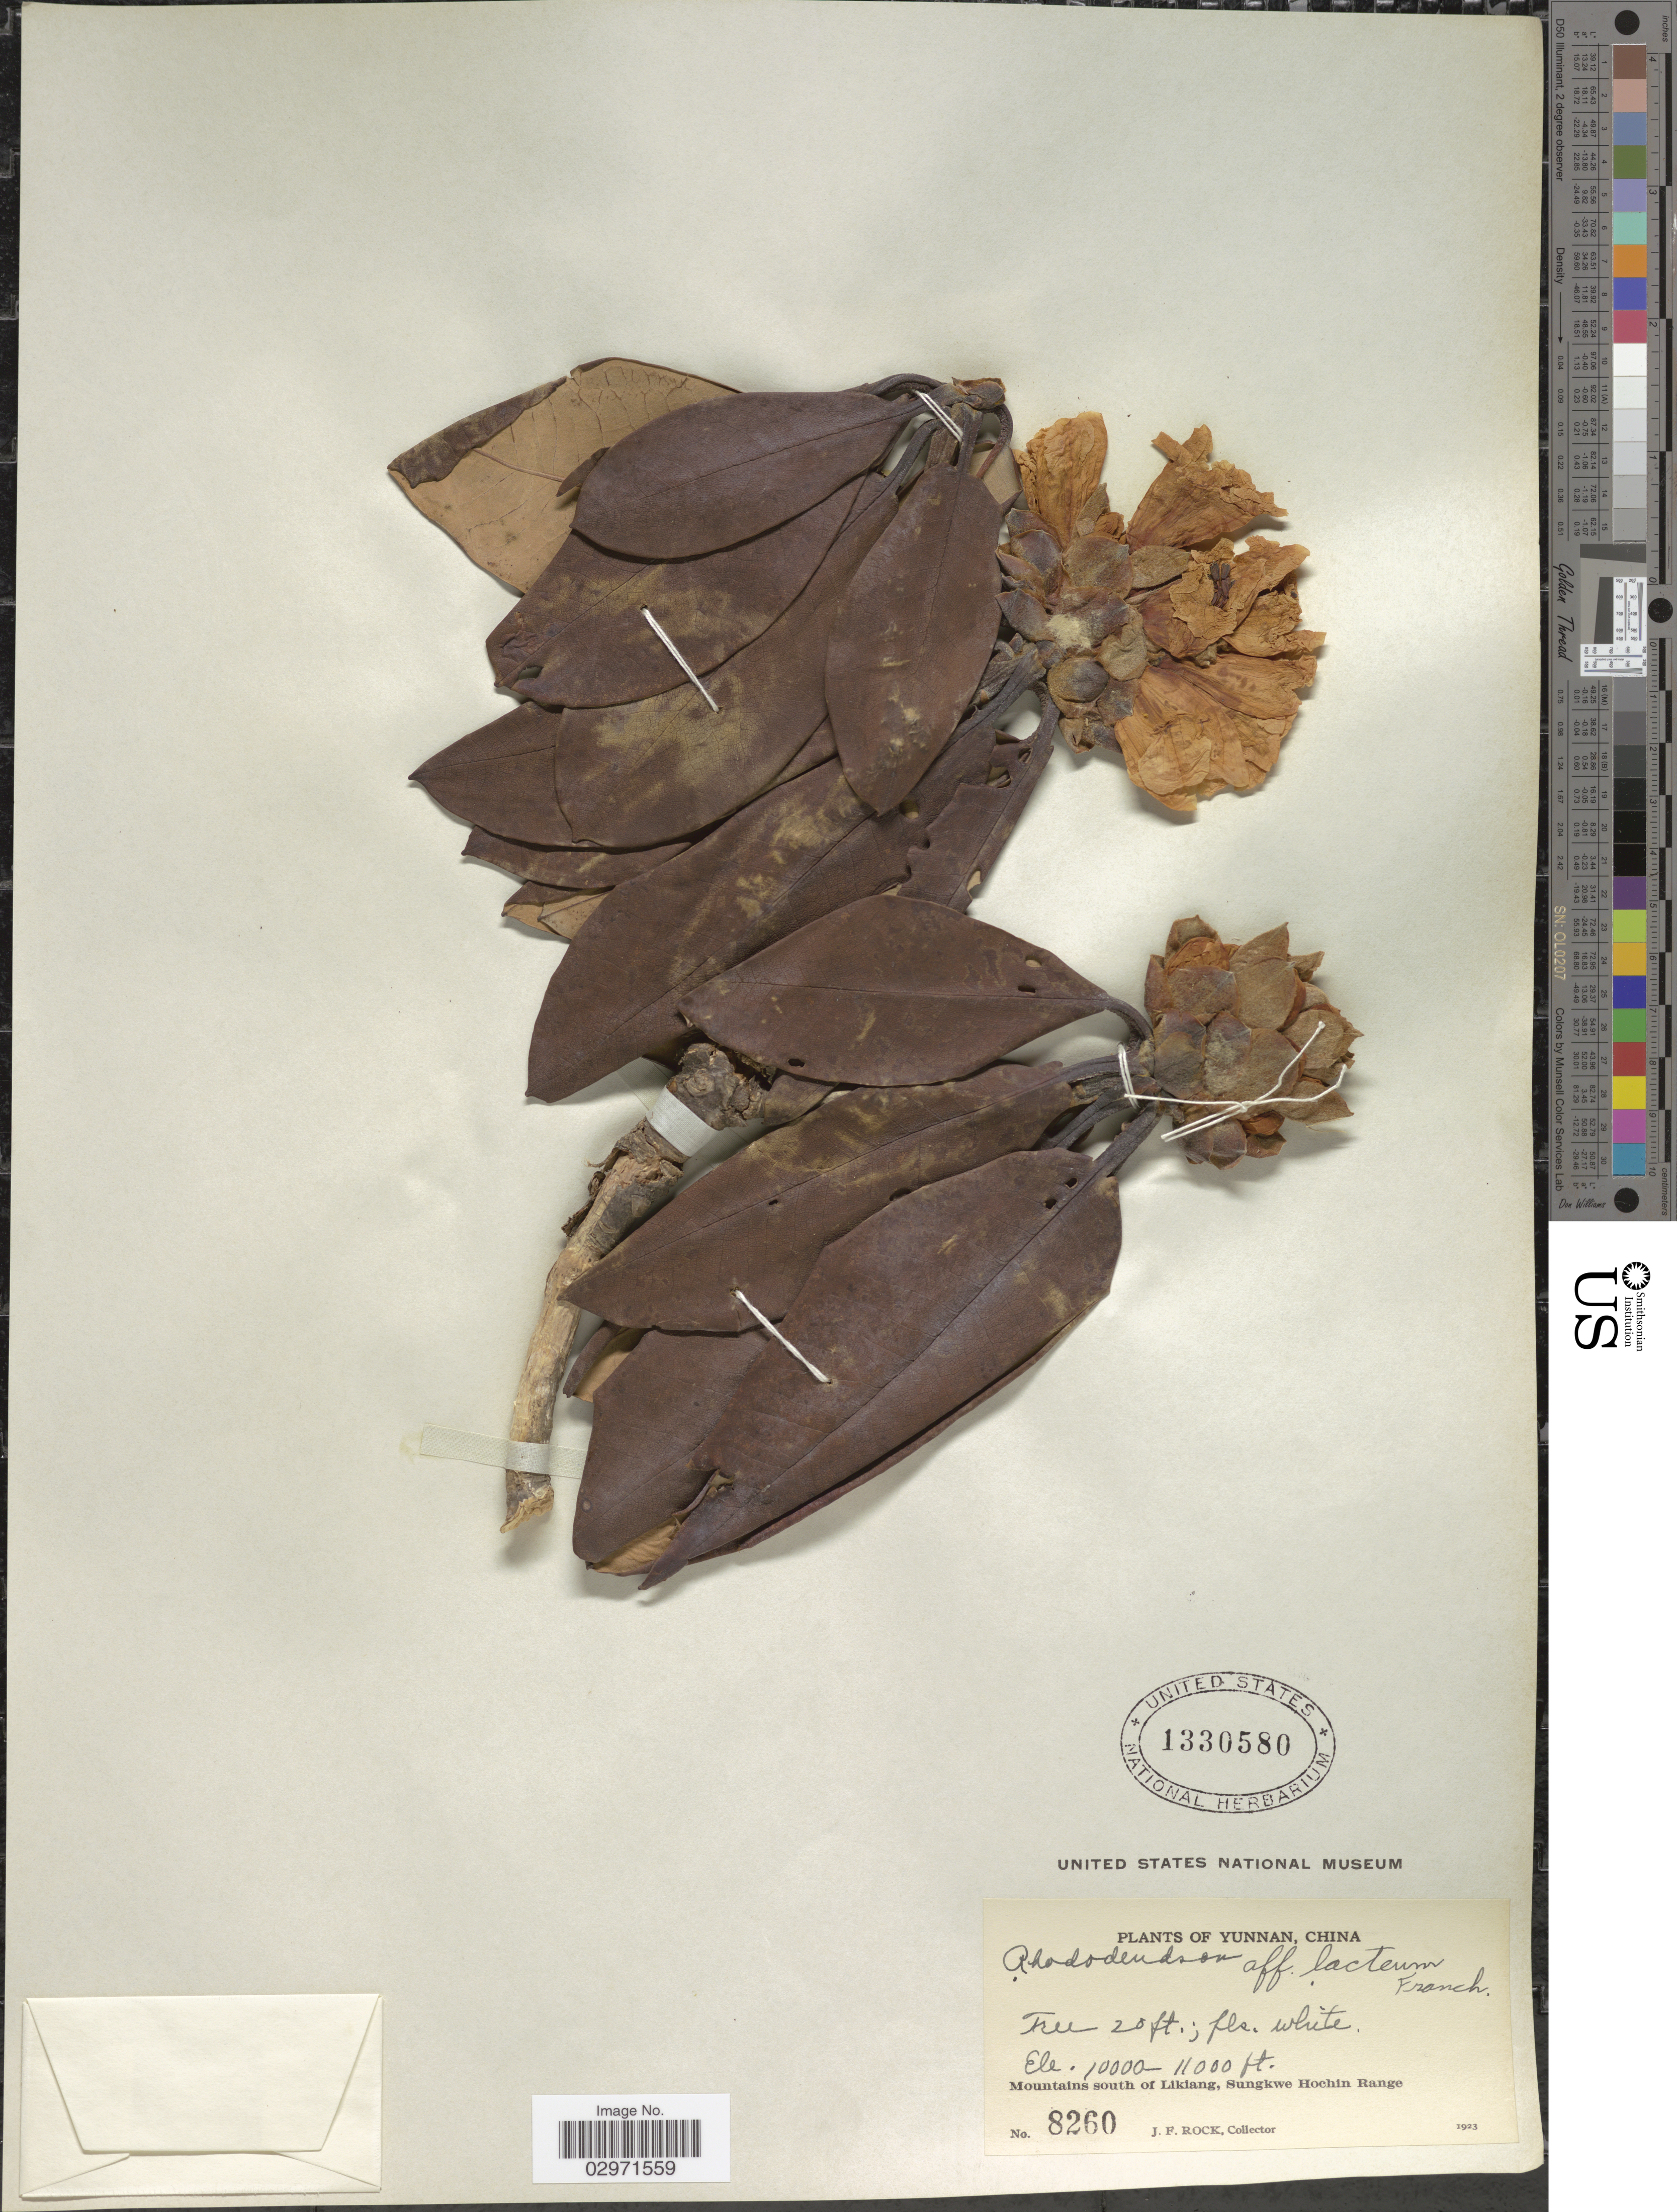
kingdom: Plantae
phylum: Tracheophyta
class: Magnoliopsida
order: Ericales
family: Ericaceae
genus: Rhododendron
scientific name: Rhododendron lacteum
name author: Franch.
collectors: J. Rock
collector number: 8260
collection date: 1923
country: China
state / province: Yunnan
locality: Mountains south of Likiang, Sungkwe Hochin Range.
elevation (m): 3048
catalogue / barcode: US 1330580